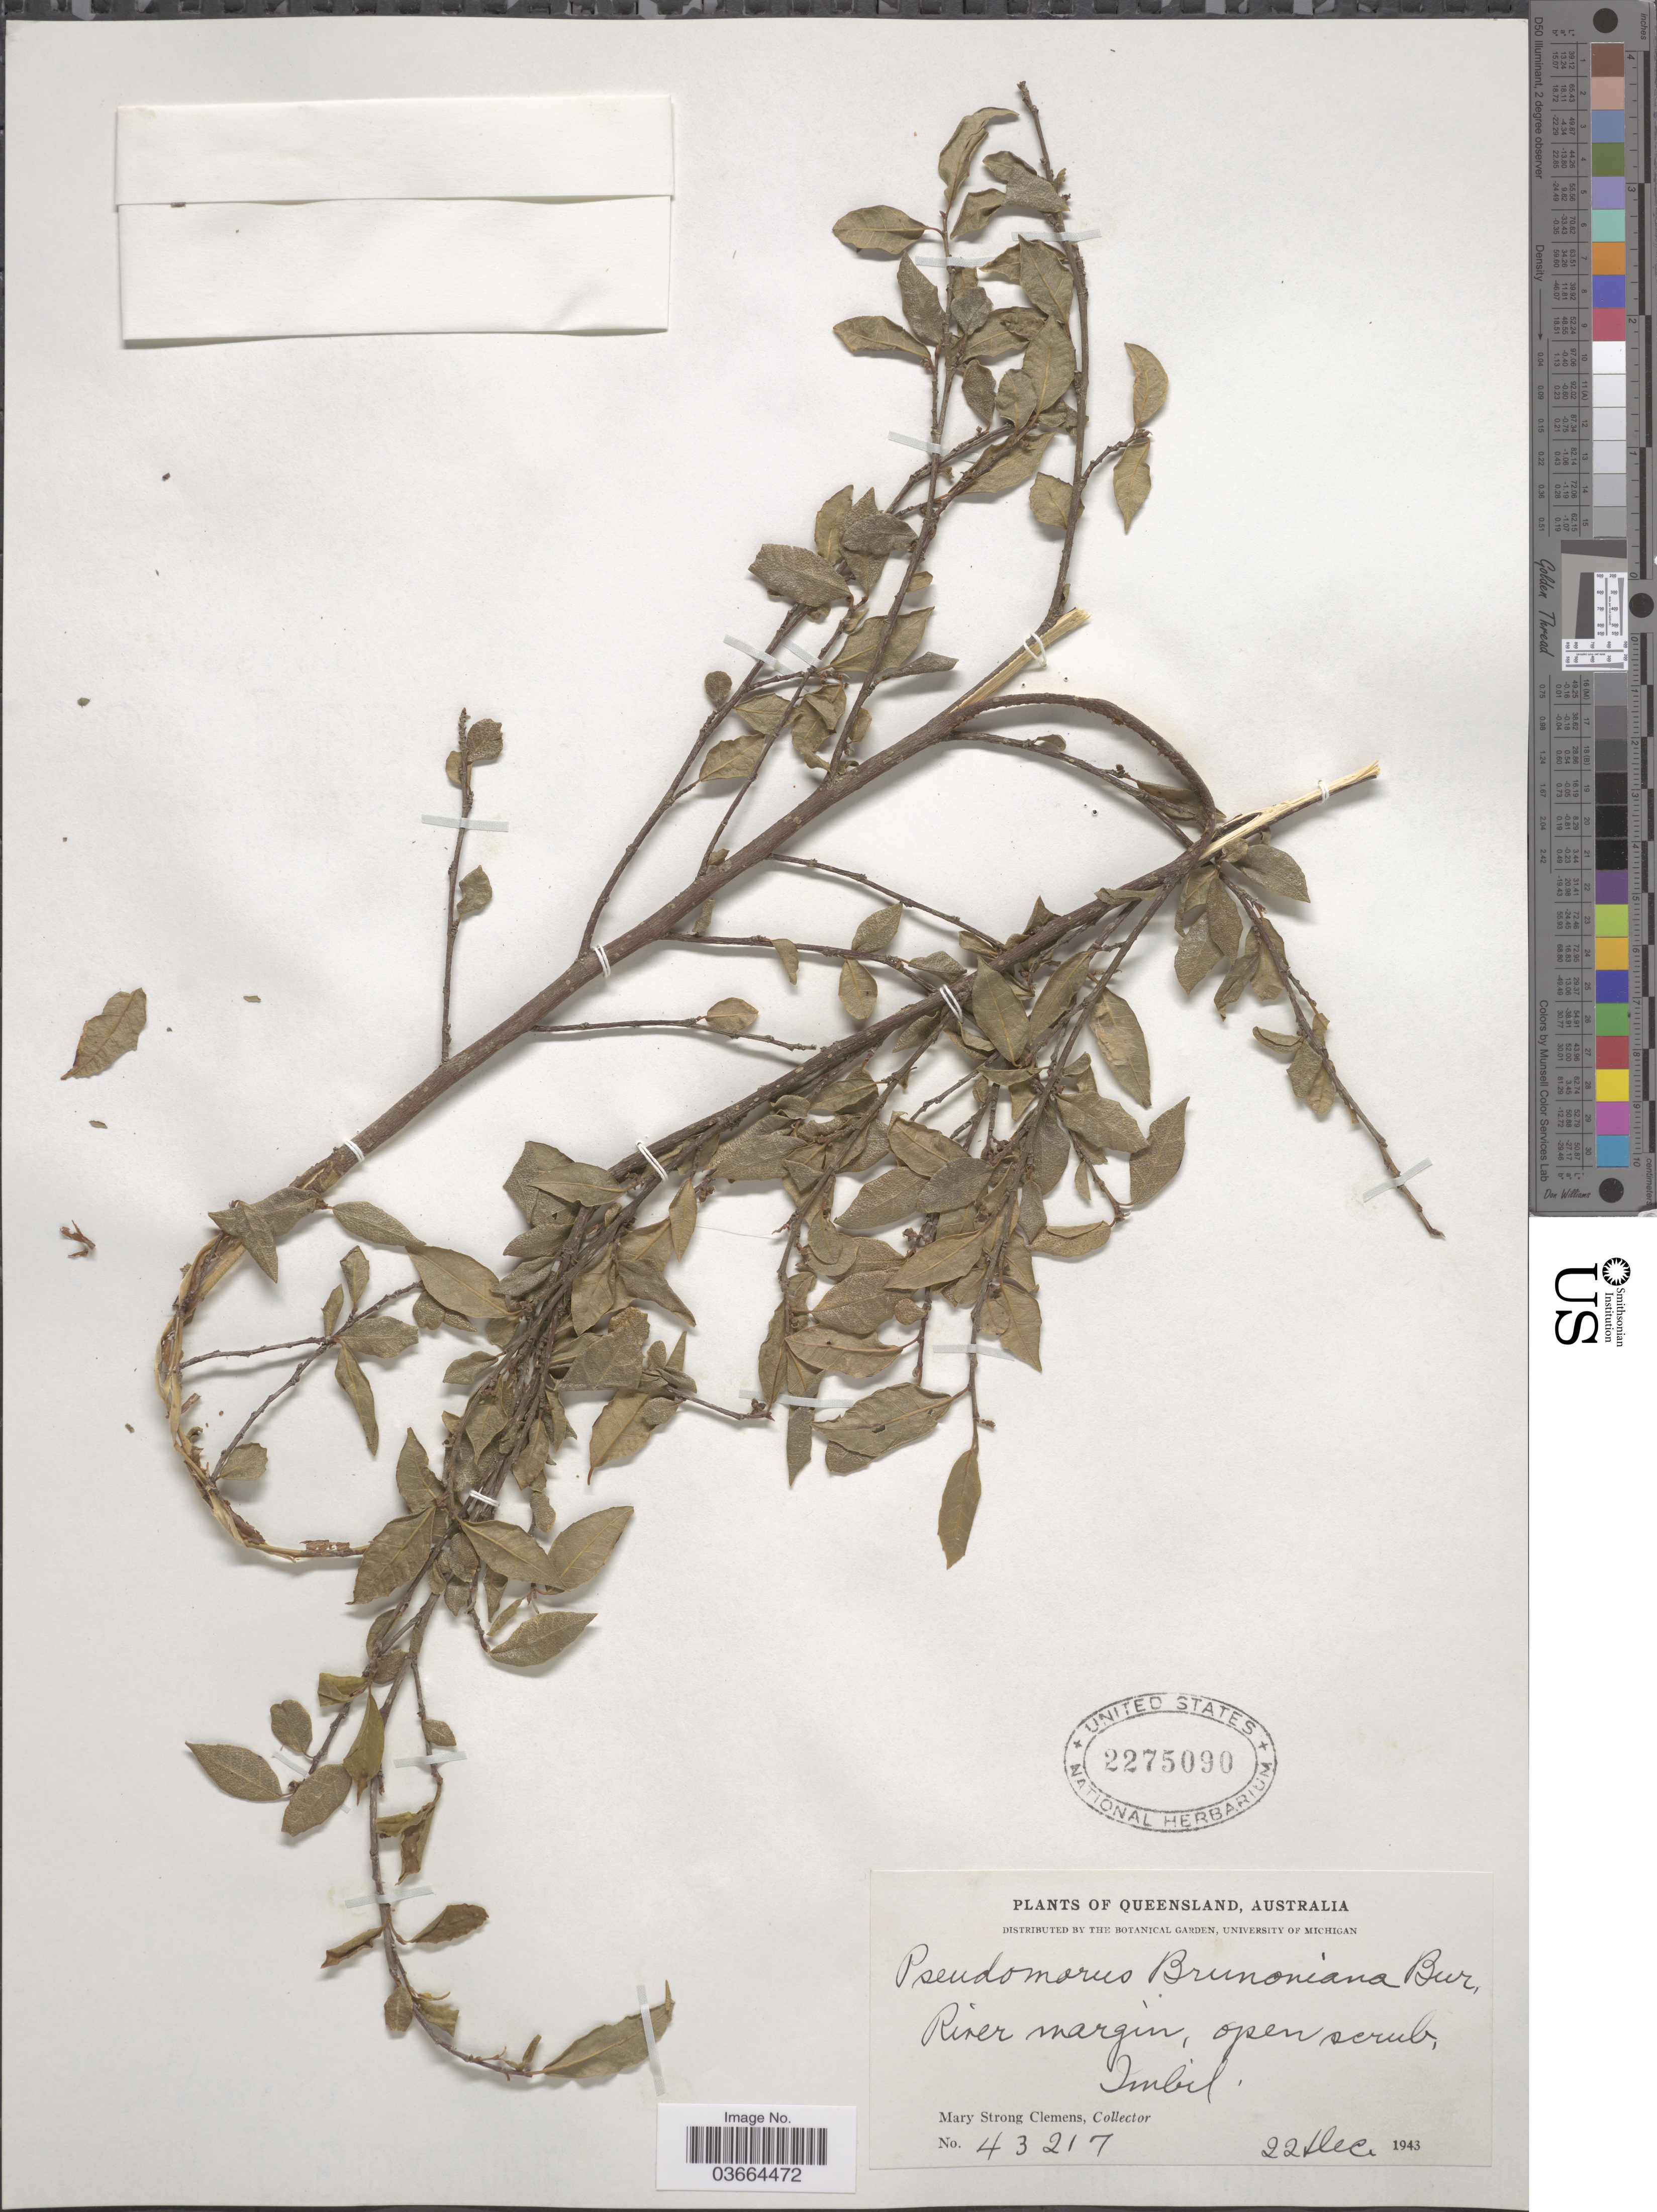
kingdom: Plantae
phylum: Tracheophyta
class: Magnoliopsida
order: Rosales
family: Moraceae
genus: Paratrophis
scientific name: Paratrophis pendulina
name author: (Endl.) E. M. Gardner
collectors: M. S. Clemens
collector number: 43217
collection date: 1943-12-22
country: Australia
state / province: Queensland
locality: River margín, Imbil.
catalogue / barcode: US 2275090